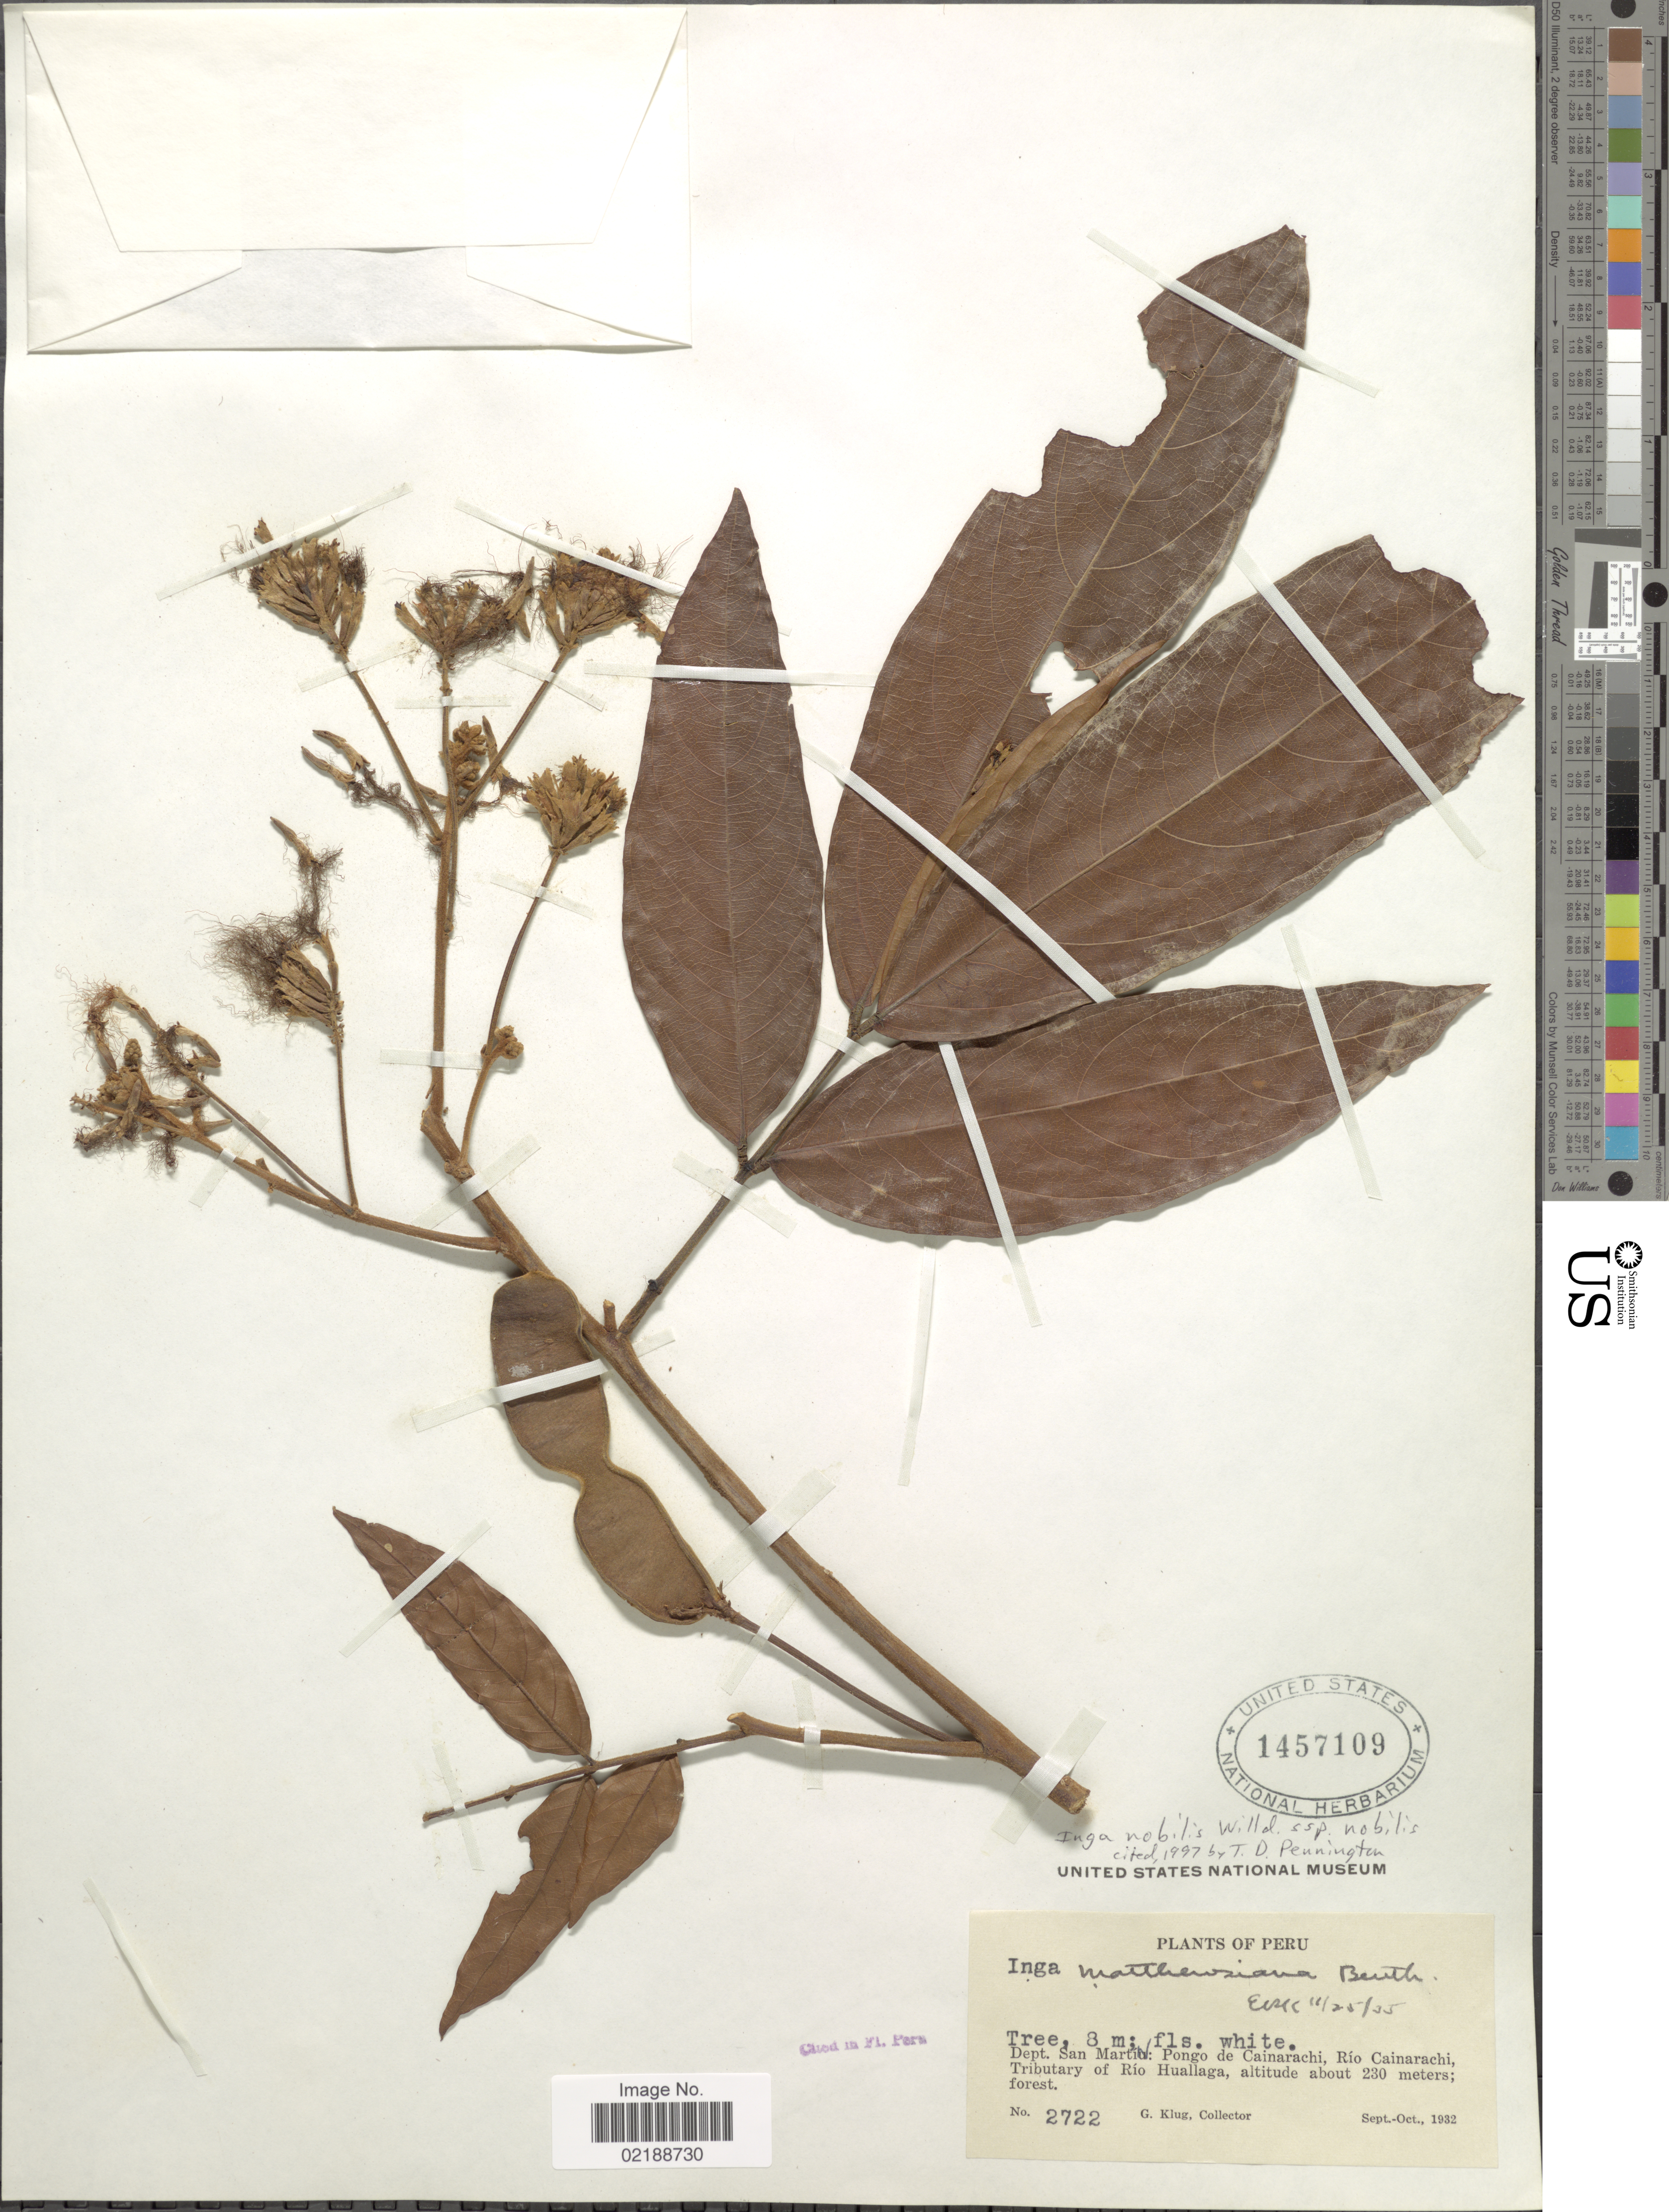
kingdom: Plantae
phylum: Tracheophyta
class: Magnoliopsida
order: Fabales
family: Fabaceae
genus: Inga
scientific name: Inga nobilis subsp. nobilis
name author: Willd.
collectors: G. Klug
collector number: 2722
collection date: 1932-09/1932-10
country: Peru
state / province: San Martín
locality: Dept. San Martín: Pongo de Cainarachi, Río Cainarachi, Tributayr of Río Huallaga; forest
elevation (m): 230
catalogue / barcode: US 1457109